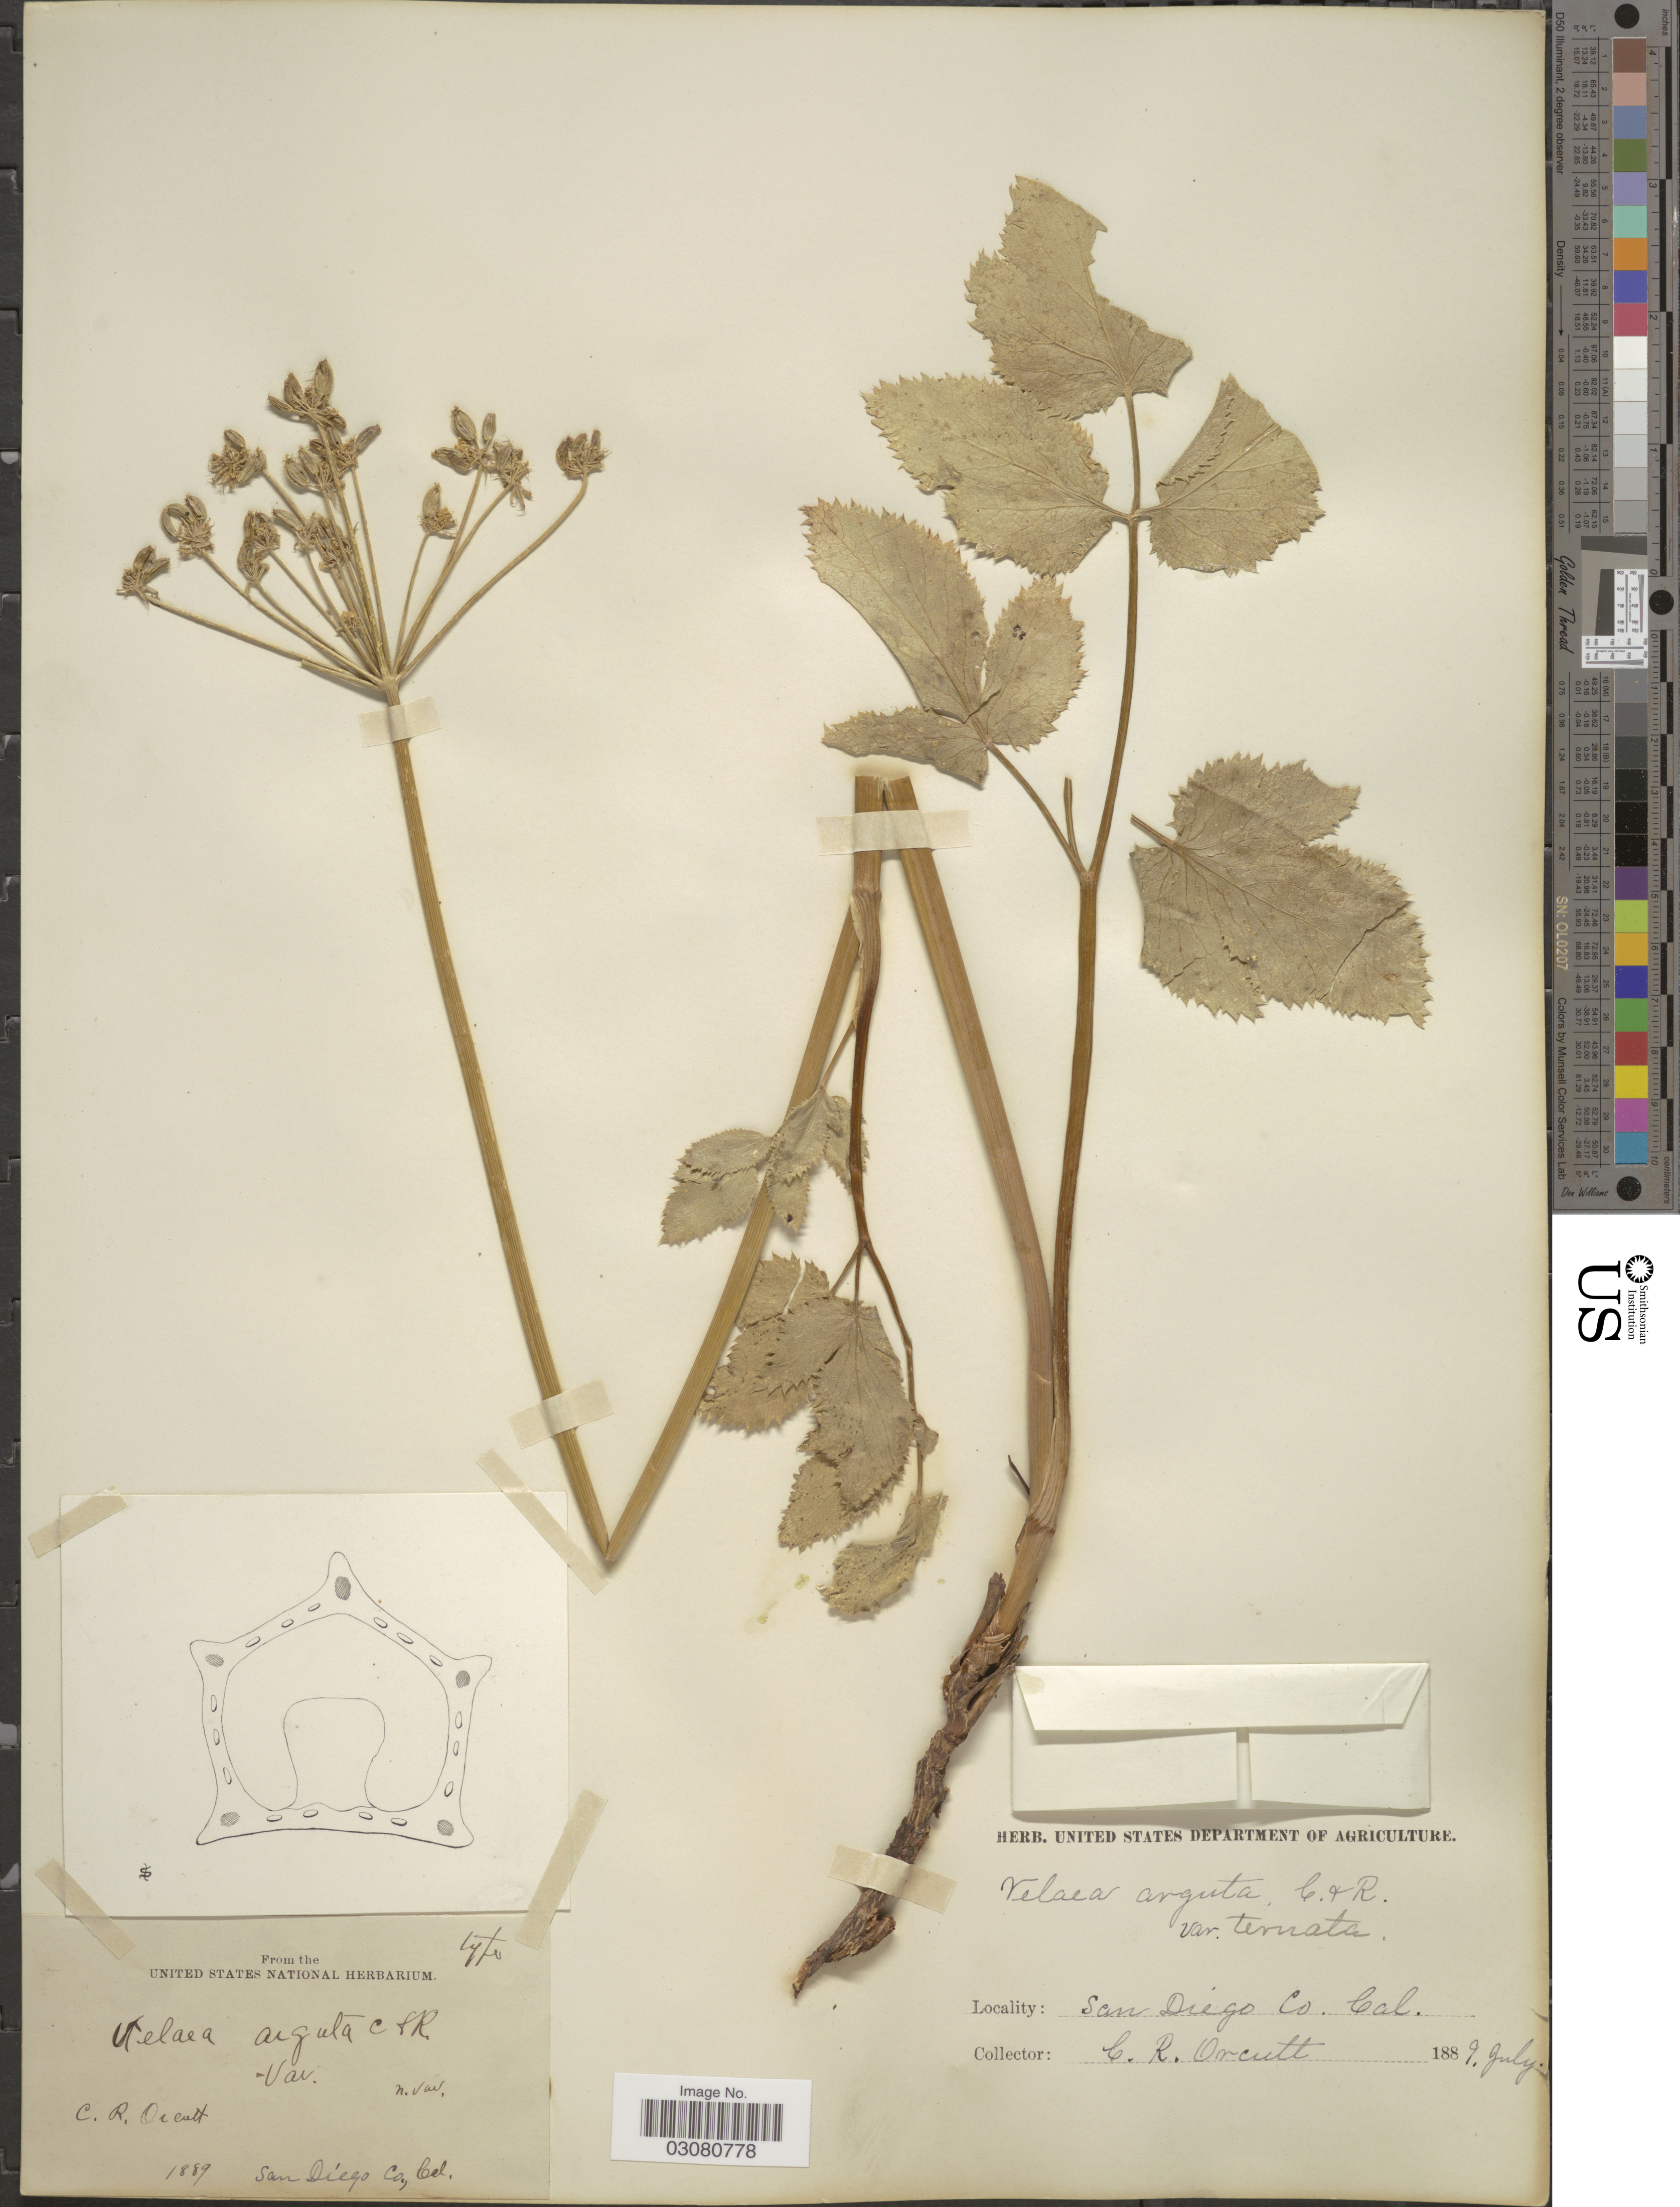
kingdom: Plantae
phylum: Tracheophyta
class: Magnoliopsida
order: Apiales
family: Apiaceae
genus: Tauschia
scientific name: Tauschia arguta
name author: (Torr.) J.F. Macbr.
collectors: C. R. Orcutt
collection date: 1889-07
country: United States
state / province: California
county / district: San Diego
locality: San Diego Co. Cal.